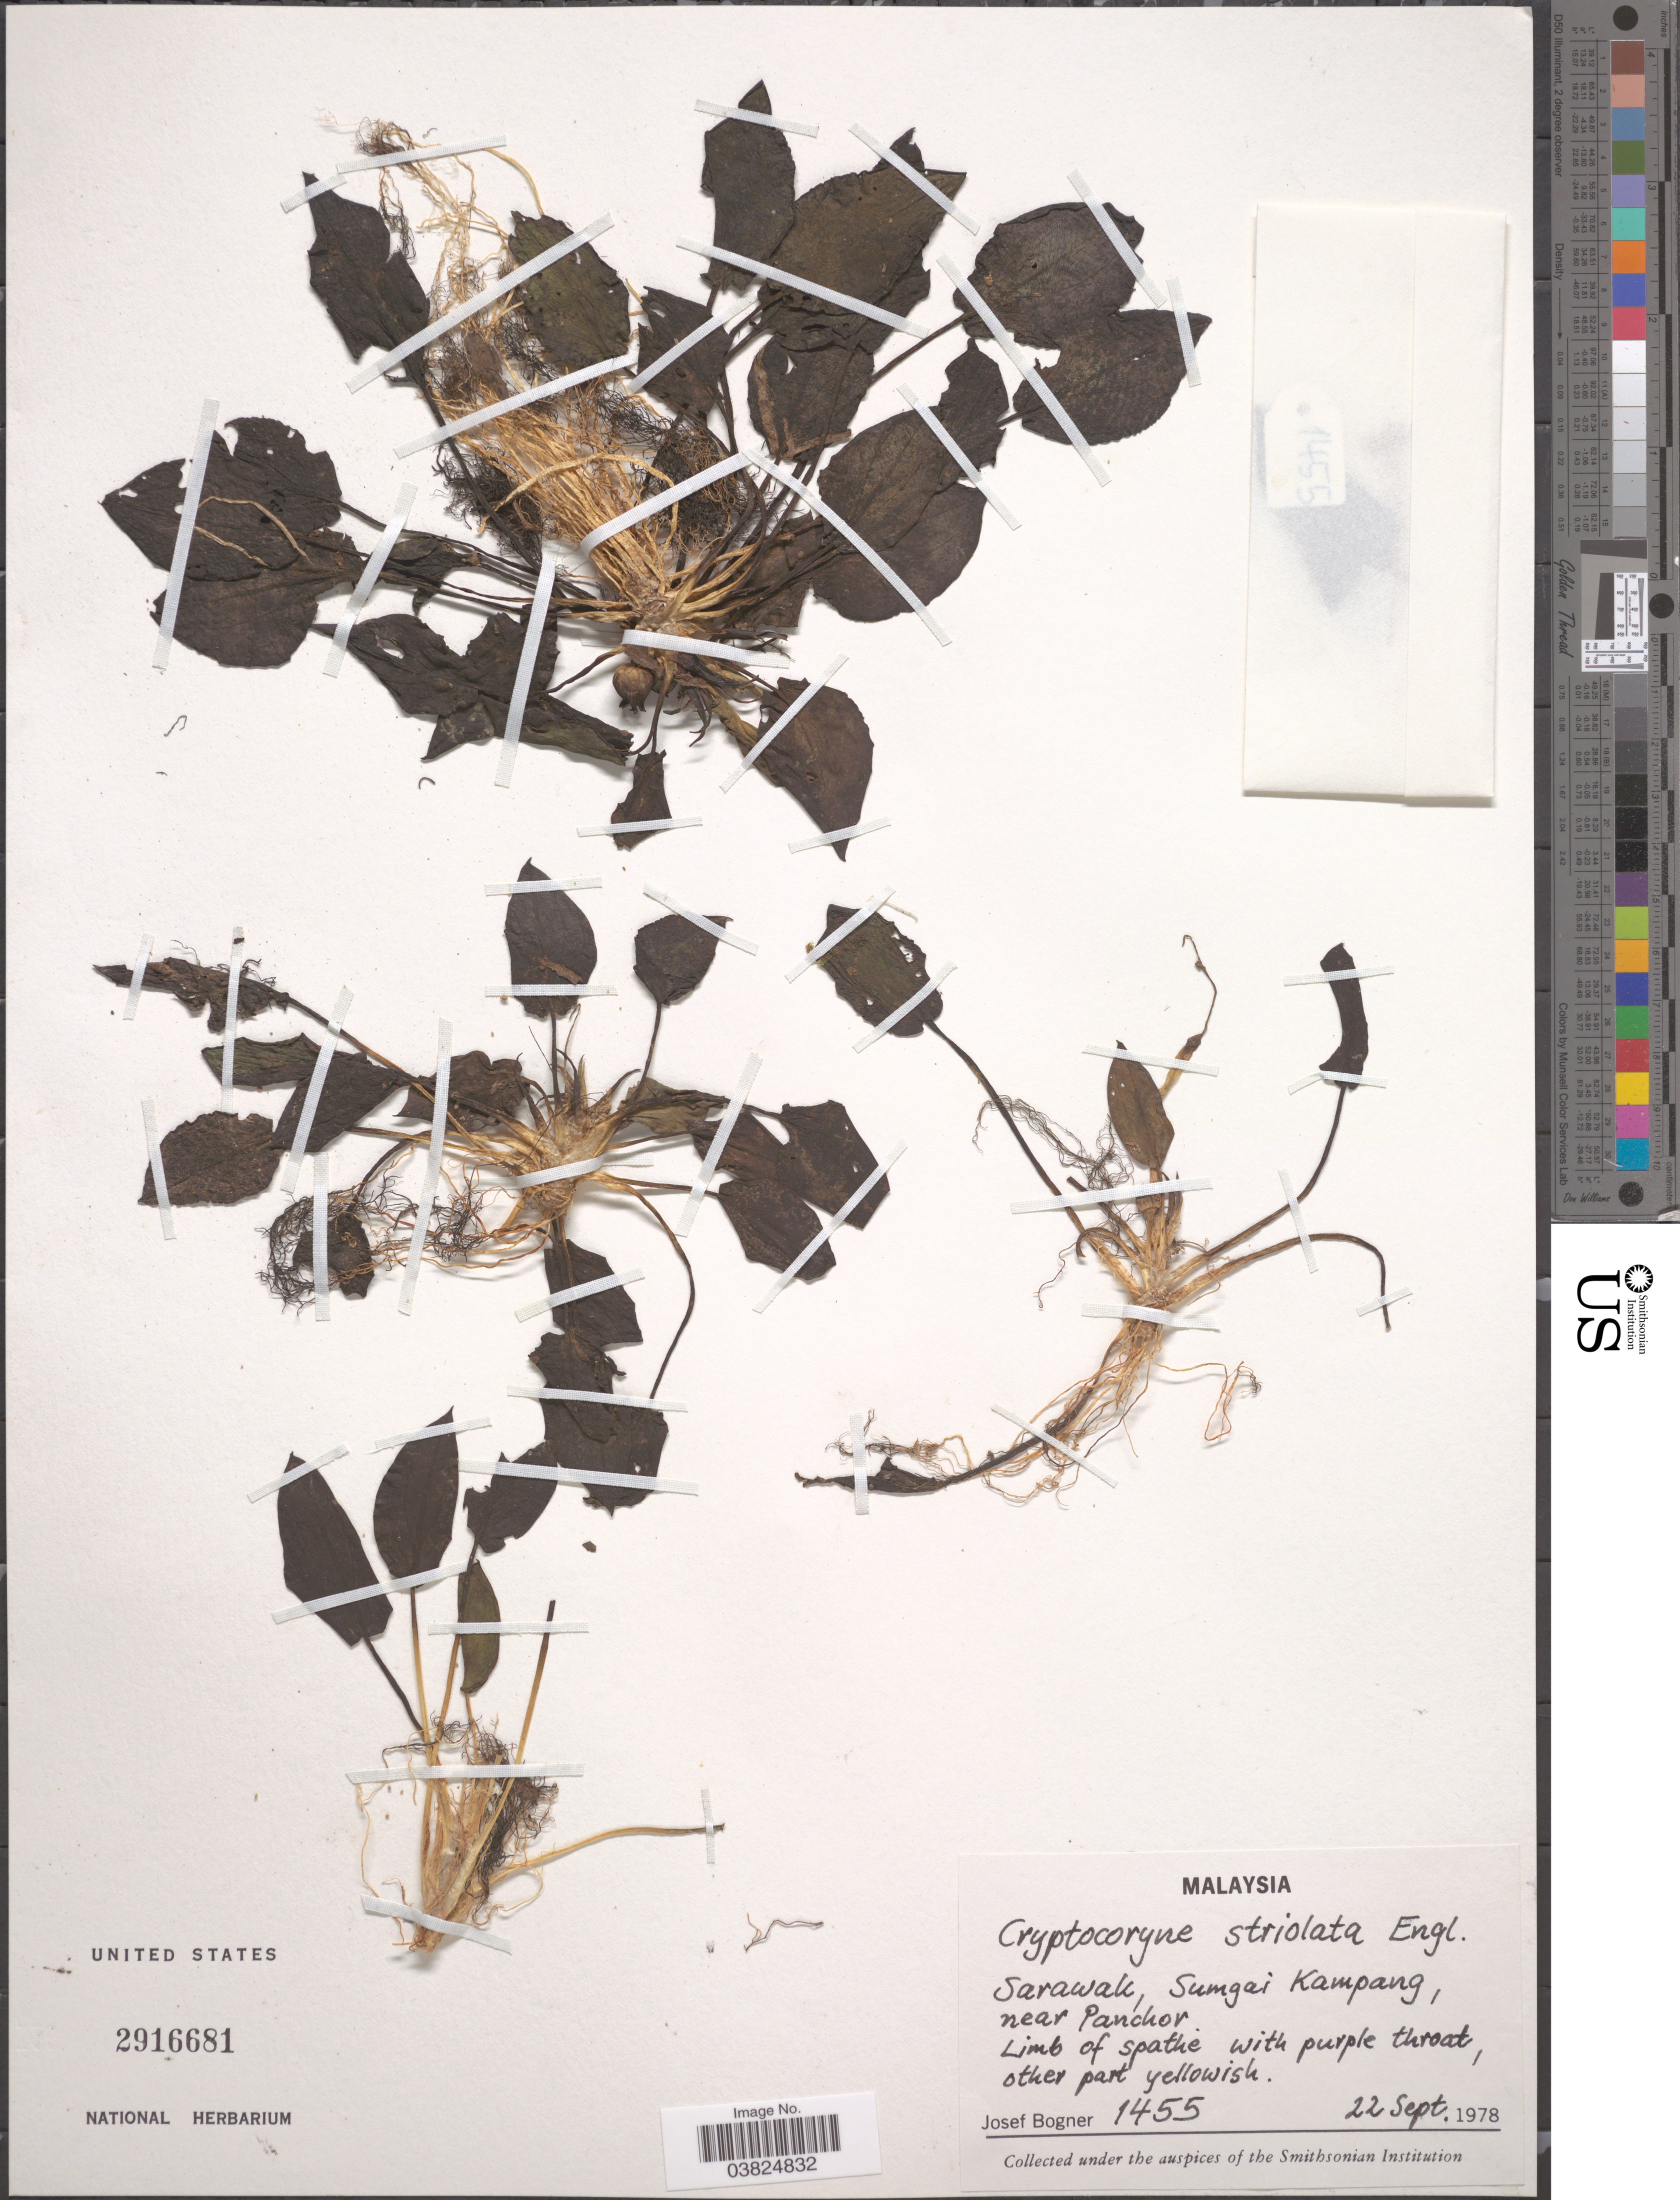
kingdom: Plantae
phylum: Tracheophyta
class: Liliopsida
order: Alismatales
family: Araceae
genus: Cryptocoryne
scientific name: Cryptocoryne striolata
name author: Engl.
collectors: J. Bogner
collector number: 1455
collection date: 1978-09-22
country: Malaysia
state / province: Sarawak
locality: Sumgai Kampang, near Panchor.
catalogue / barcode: US 2916681